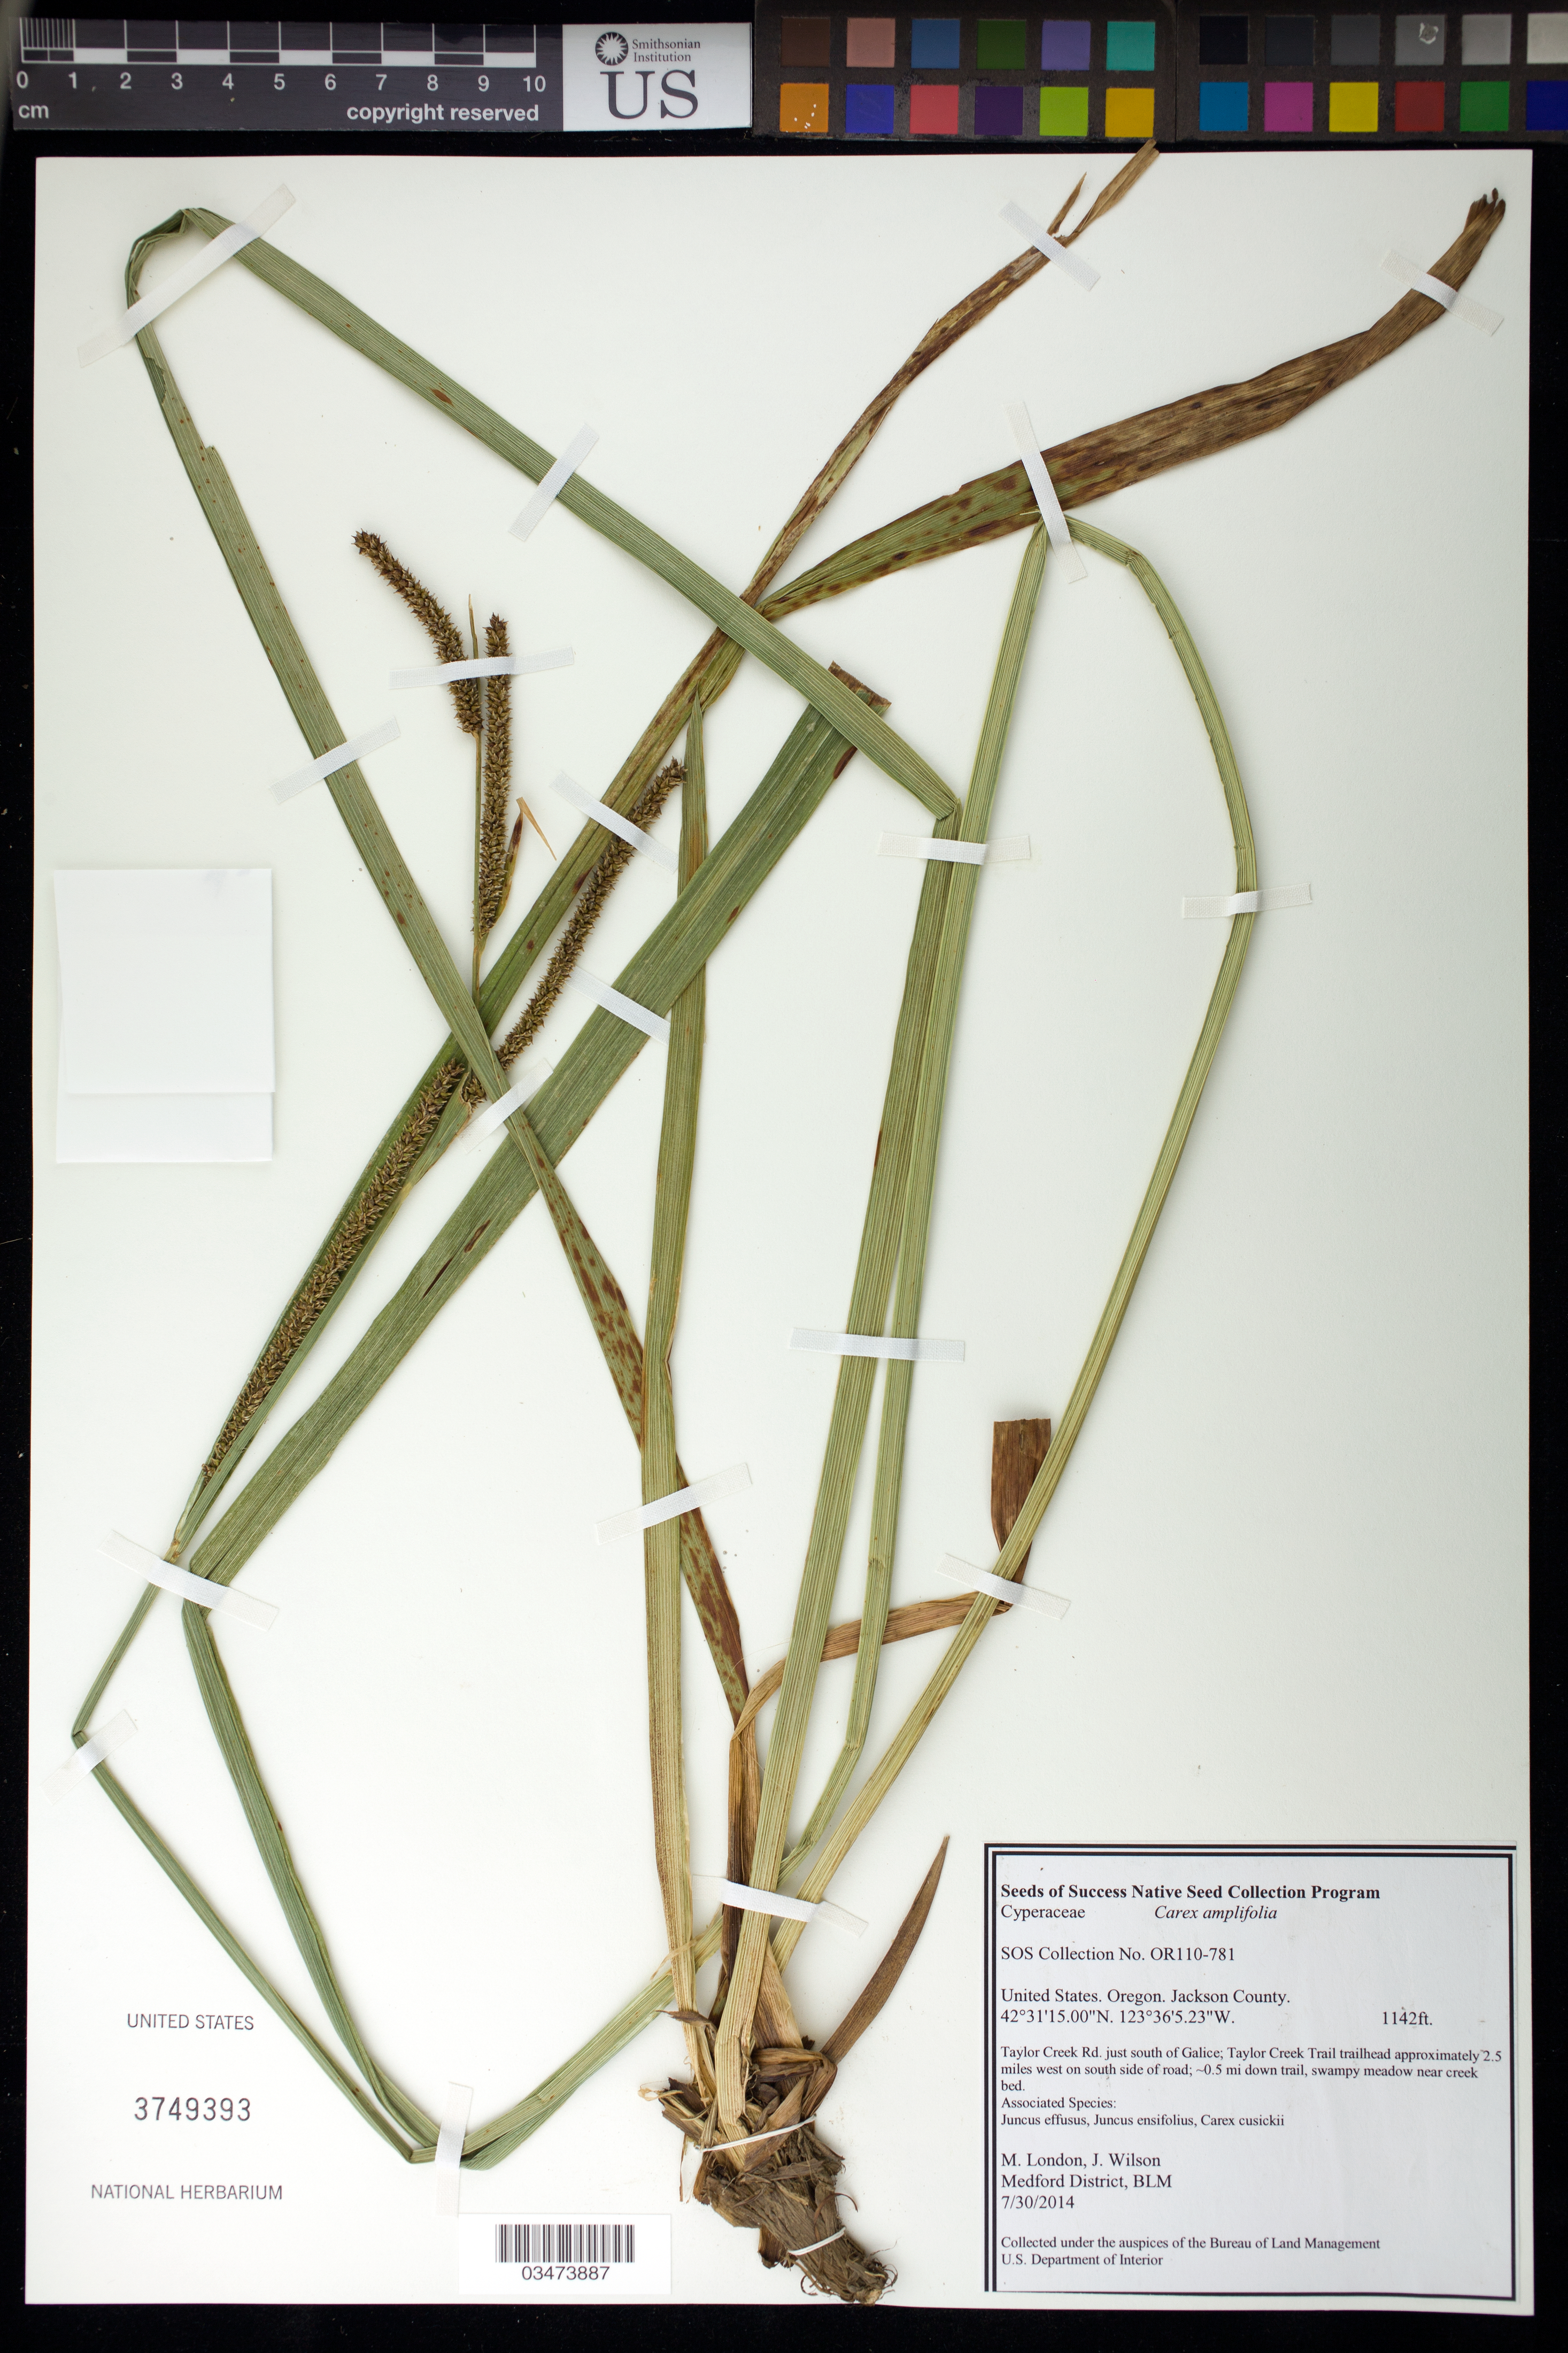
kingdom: Plantae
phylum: Tracheophyta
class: Liliopsida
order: Poales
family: Cyperaceae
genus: Carex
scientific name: Carex amplifolia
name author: Boott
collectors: M. London & J. Wilson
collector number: OR110-781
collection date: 2014-07-30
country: United States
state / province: Oregon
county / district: Jackson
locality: Taylor Creek Rd, just S of Galice, swampy meadow near creek bed.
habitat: Associated species: Juncus effusus, Juncus ensifolius, Carex cusickii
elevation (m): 348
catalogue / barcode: US 3749393